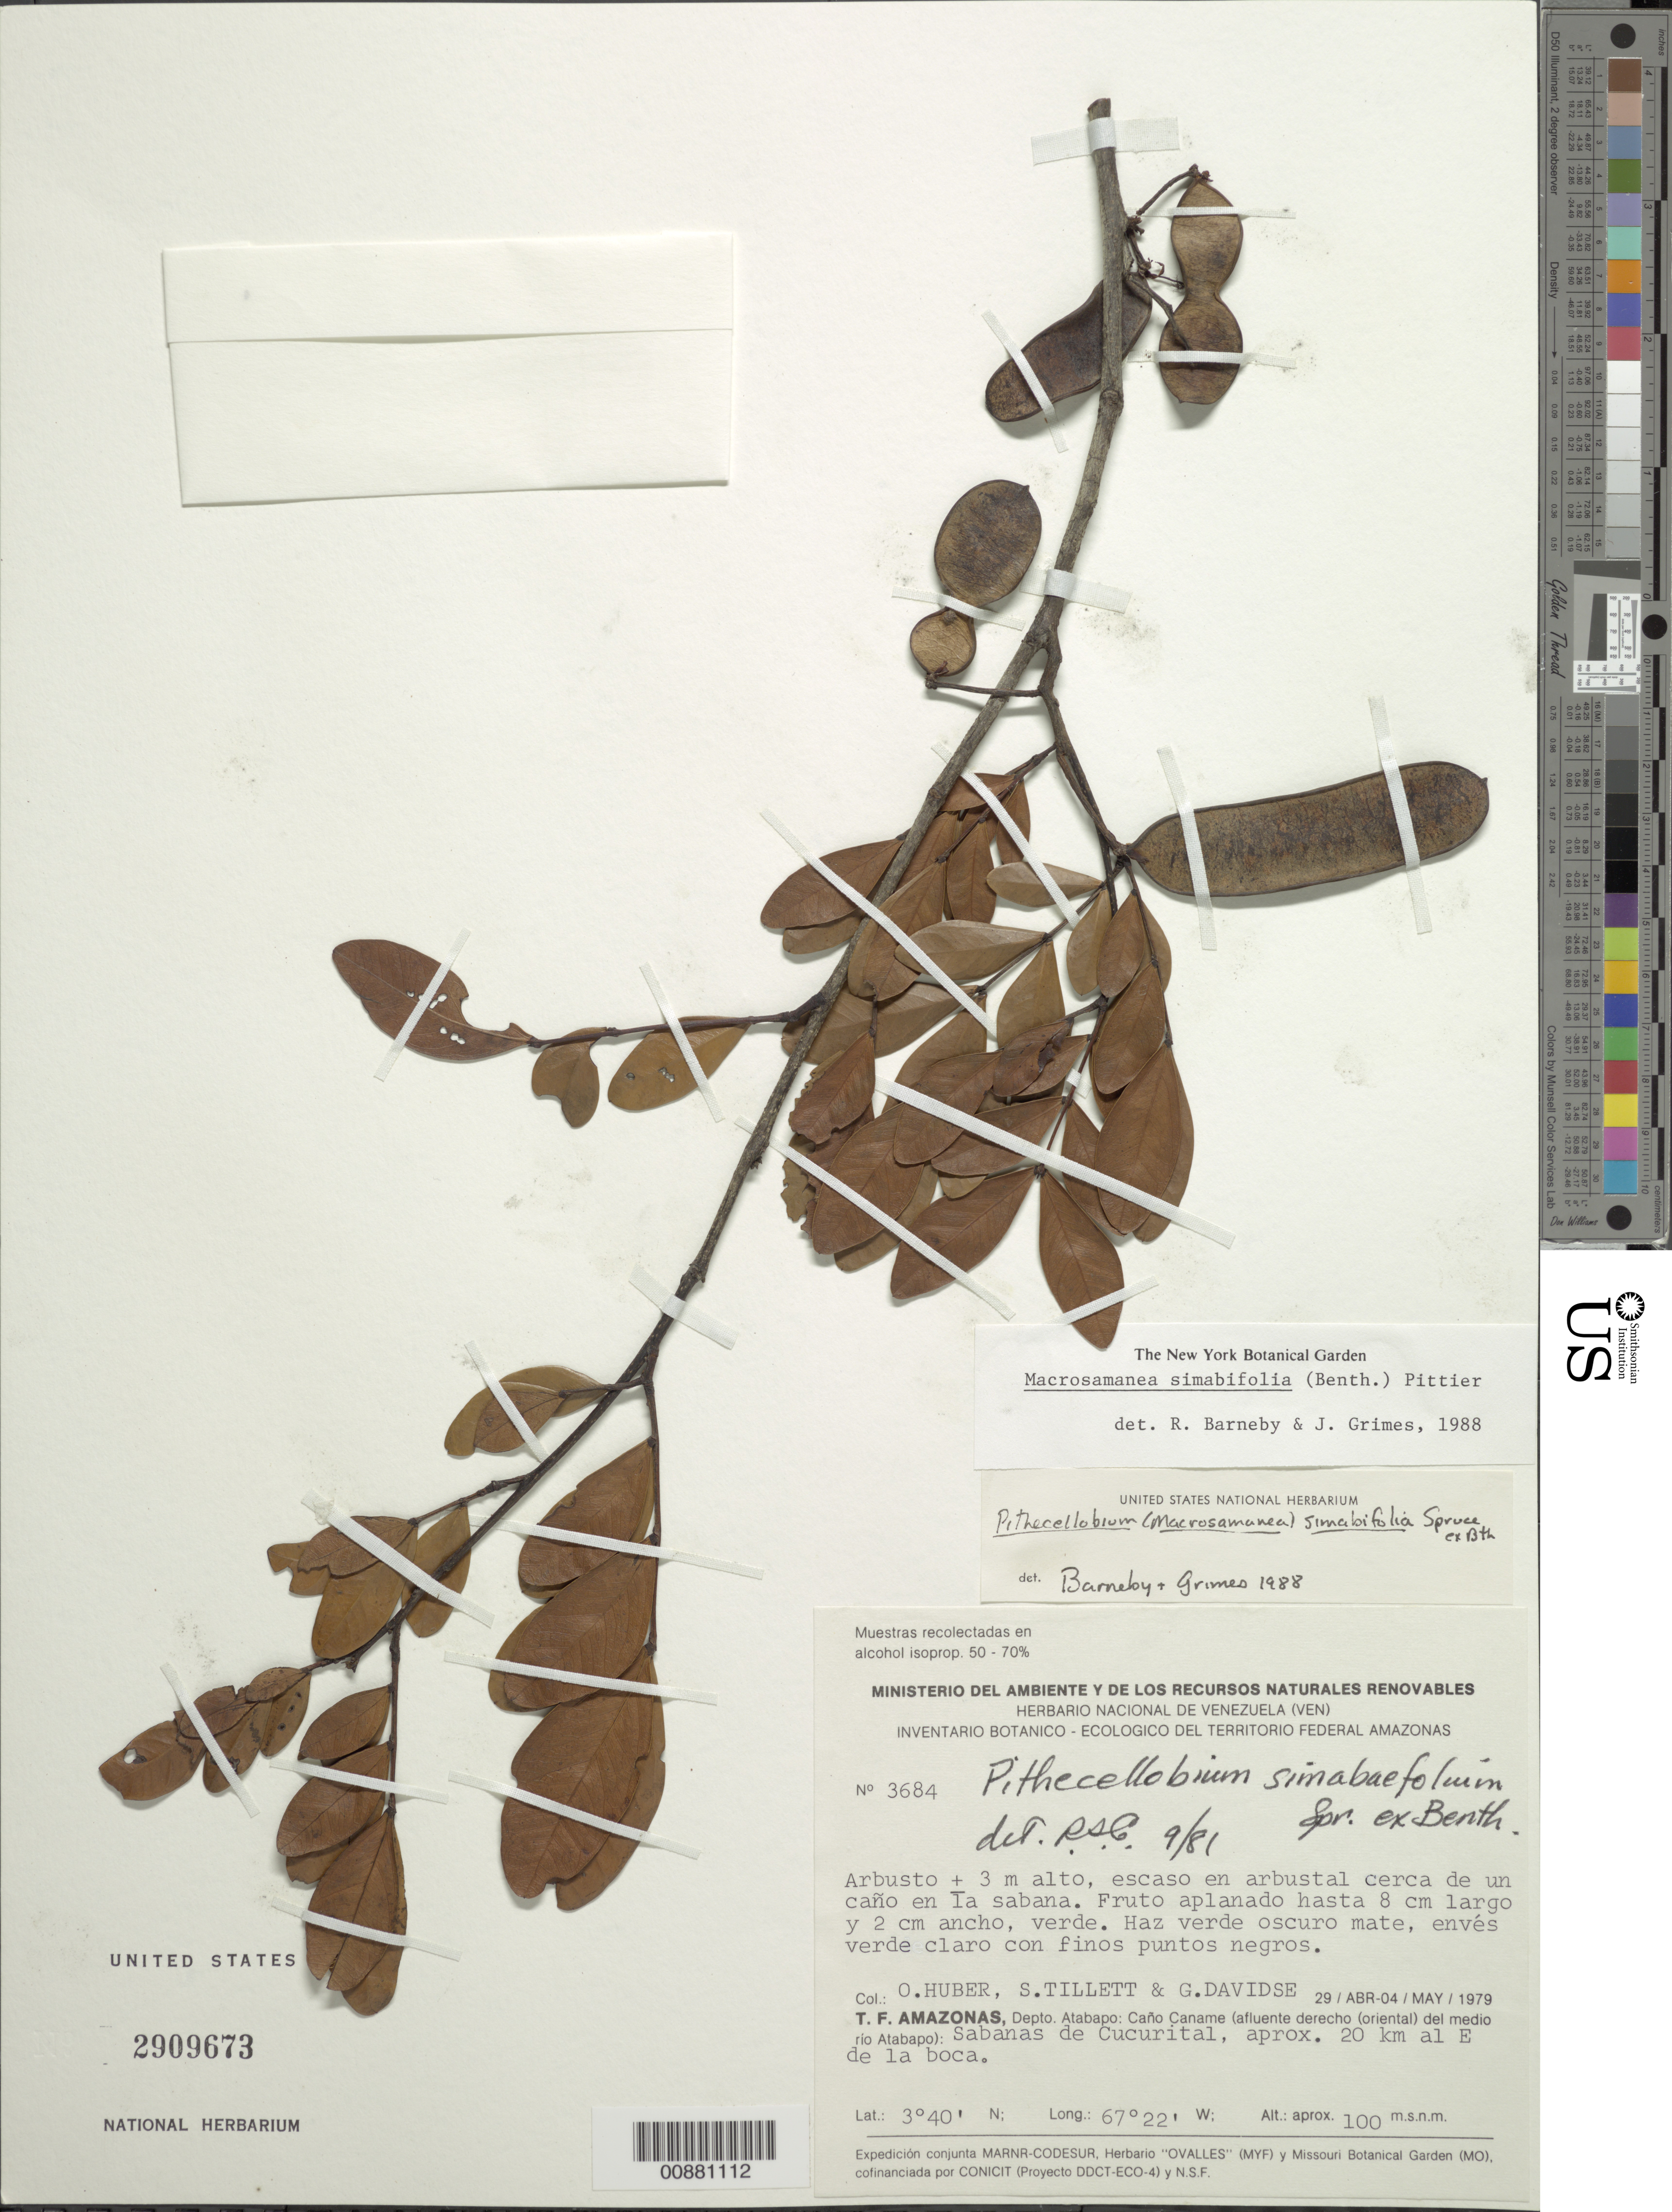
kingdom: Plantae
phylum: Tracheophyta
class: Magnoliopsida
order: Fabales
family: Fabaceae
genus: Macrosamanea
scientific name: Macrosamanea simabifolia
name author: (Spruce ex Benth.) Pittier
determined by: Barneby, R. C.; Grimes, J. W.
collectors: O. Huber, S. S. Tillett & G. Davidse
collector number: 3684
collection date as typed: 29-Apr-79 to 4-May-79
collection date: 1979-04-29/1979-05-04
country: Venezuela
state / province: Amazonas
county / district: Atabapo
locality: Caño Caname (afluente derecho del medio Río Atabapo); Sabanas de Cucurital, aprox 20km al E de la boca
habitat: Arbustal cerca de un cano en la sabana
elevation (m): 100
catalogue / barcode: US 2909673